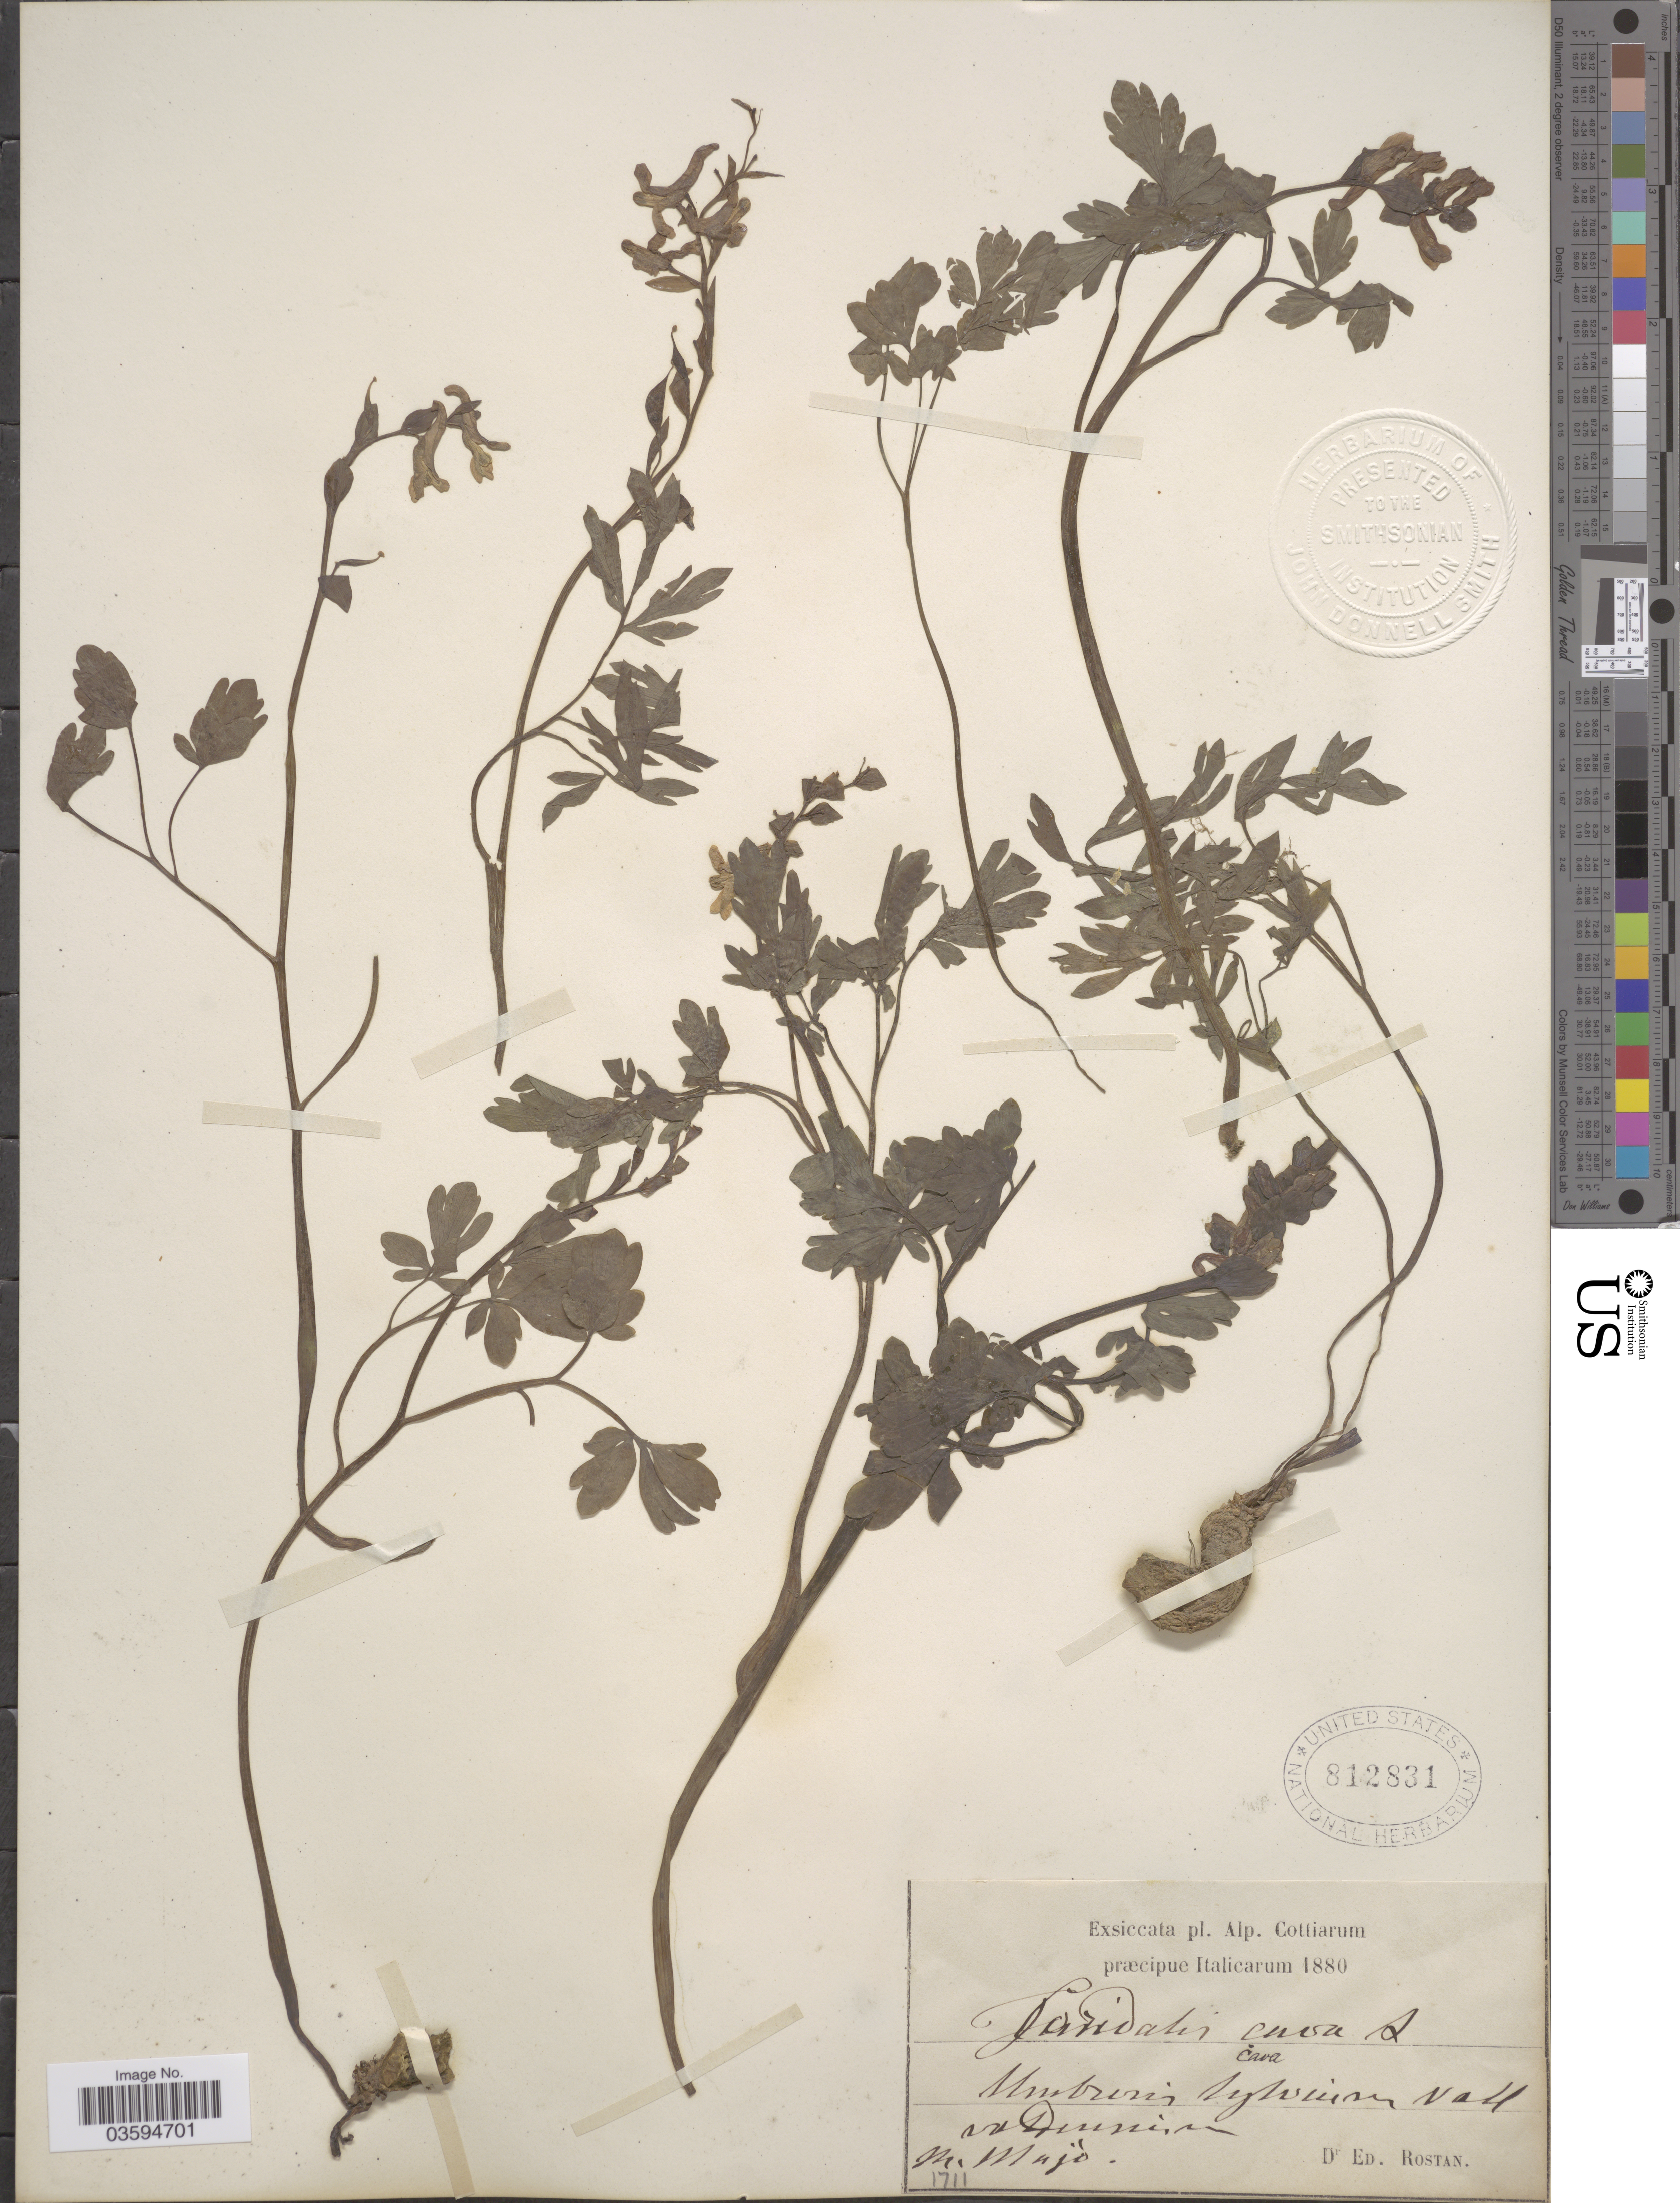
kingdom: Plantae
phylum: Tracheophyta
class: Magnoliopsida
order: Ranunculales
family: Papaveraceae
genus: Corydalis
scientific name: Corydalis cava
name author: Schweigger & Körte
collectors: E. Rostan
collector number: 1711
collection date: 1880-05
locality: Minbronim Sylvaim vall va Dumin. [interpreted]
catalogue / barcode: US 812831